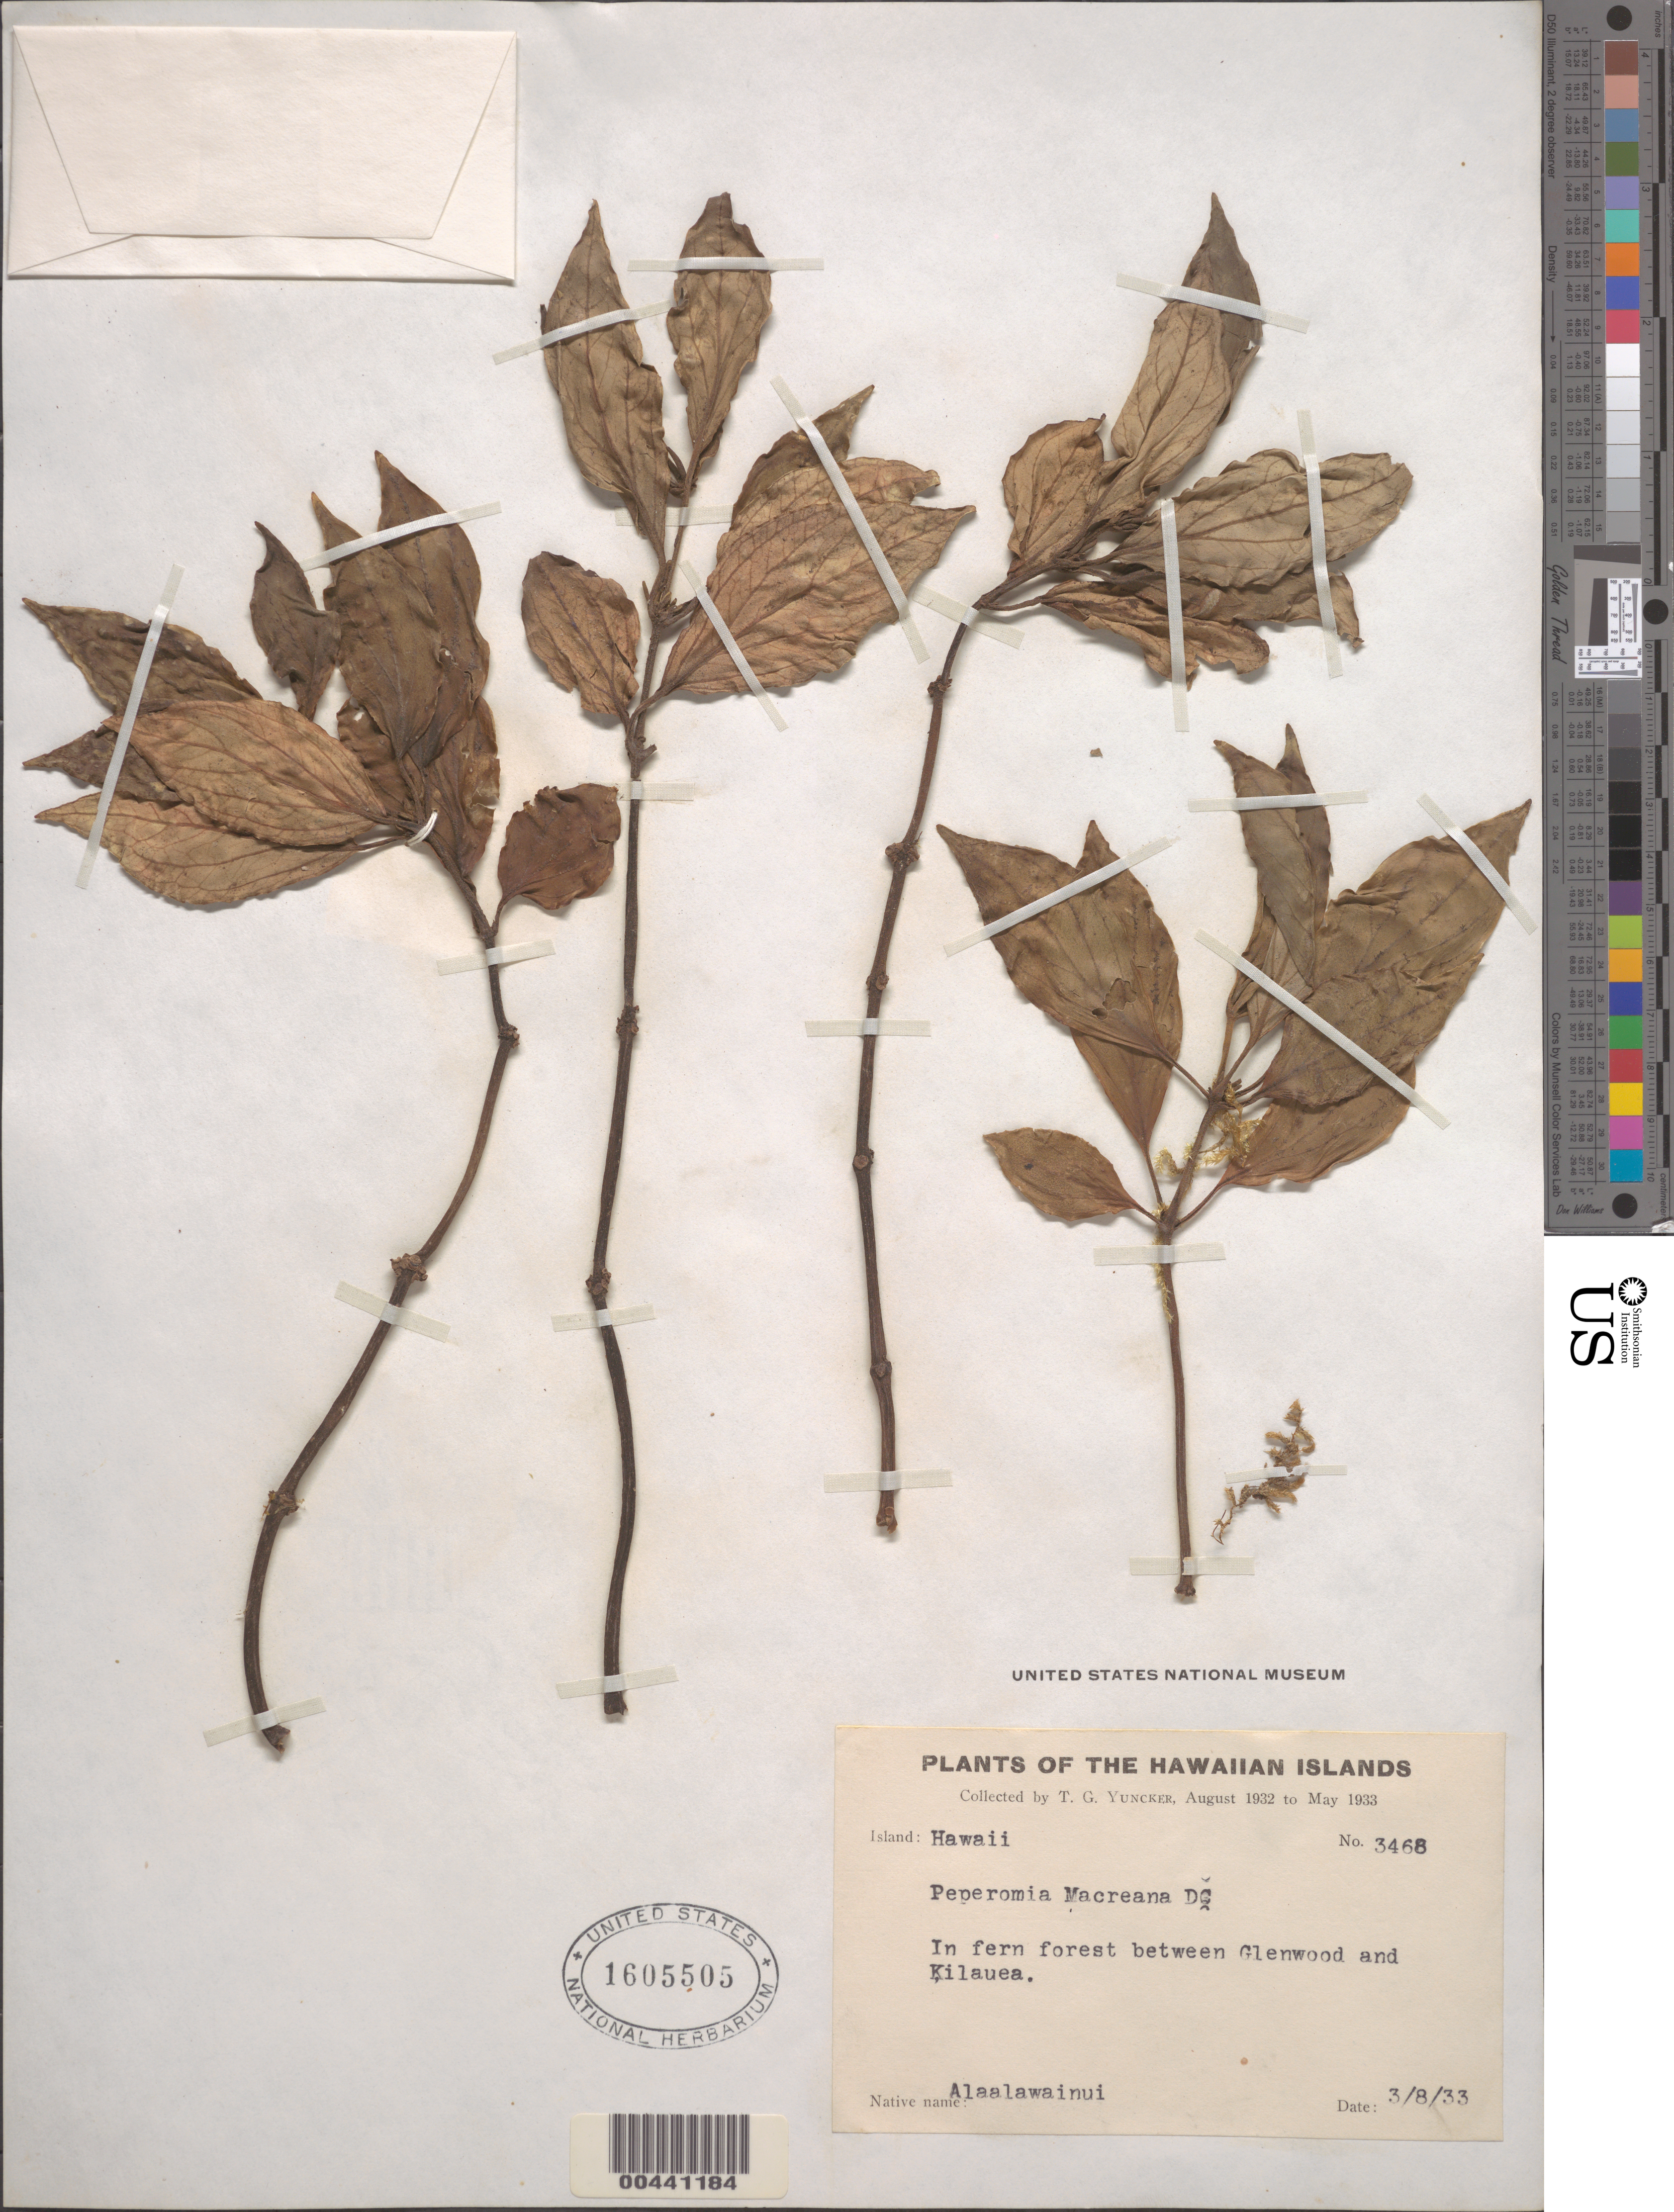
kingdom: Plantae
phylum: Tracheophyta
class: Magnoliopsida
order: Piperales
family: Piperaceae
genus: Peperomia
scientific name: Peperomia macraeana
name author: C. DC.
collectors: T. G. Yuncker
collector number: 3468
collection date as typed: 8 Mar 1933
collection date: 1933-03-08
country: United States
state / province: Hawaii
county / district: Hawaii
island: Hawaii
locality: In fern forest between Glenwood and Kilauea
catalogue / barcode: US 1605505